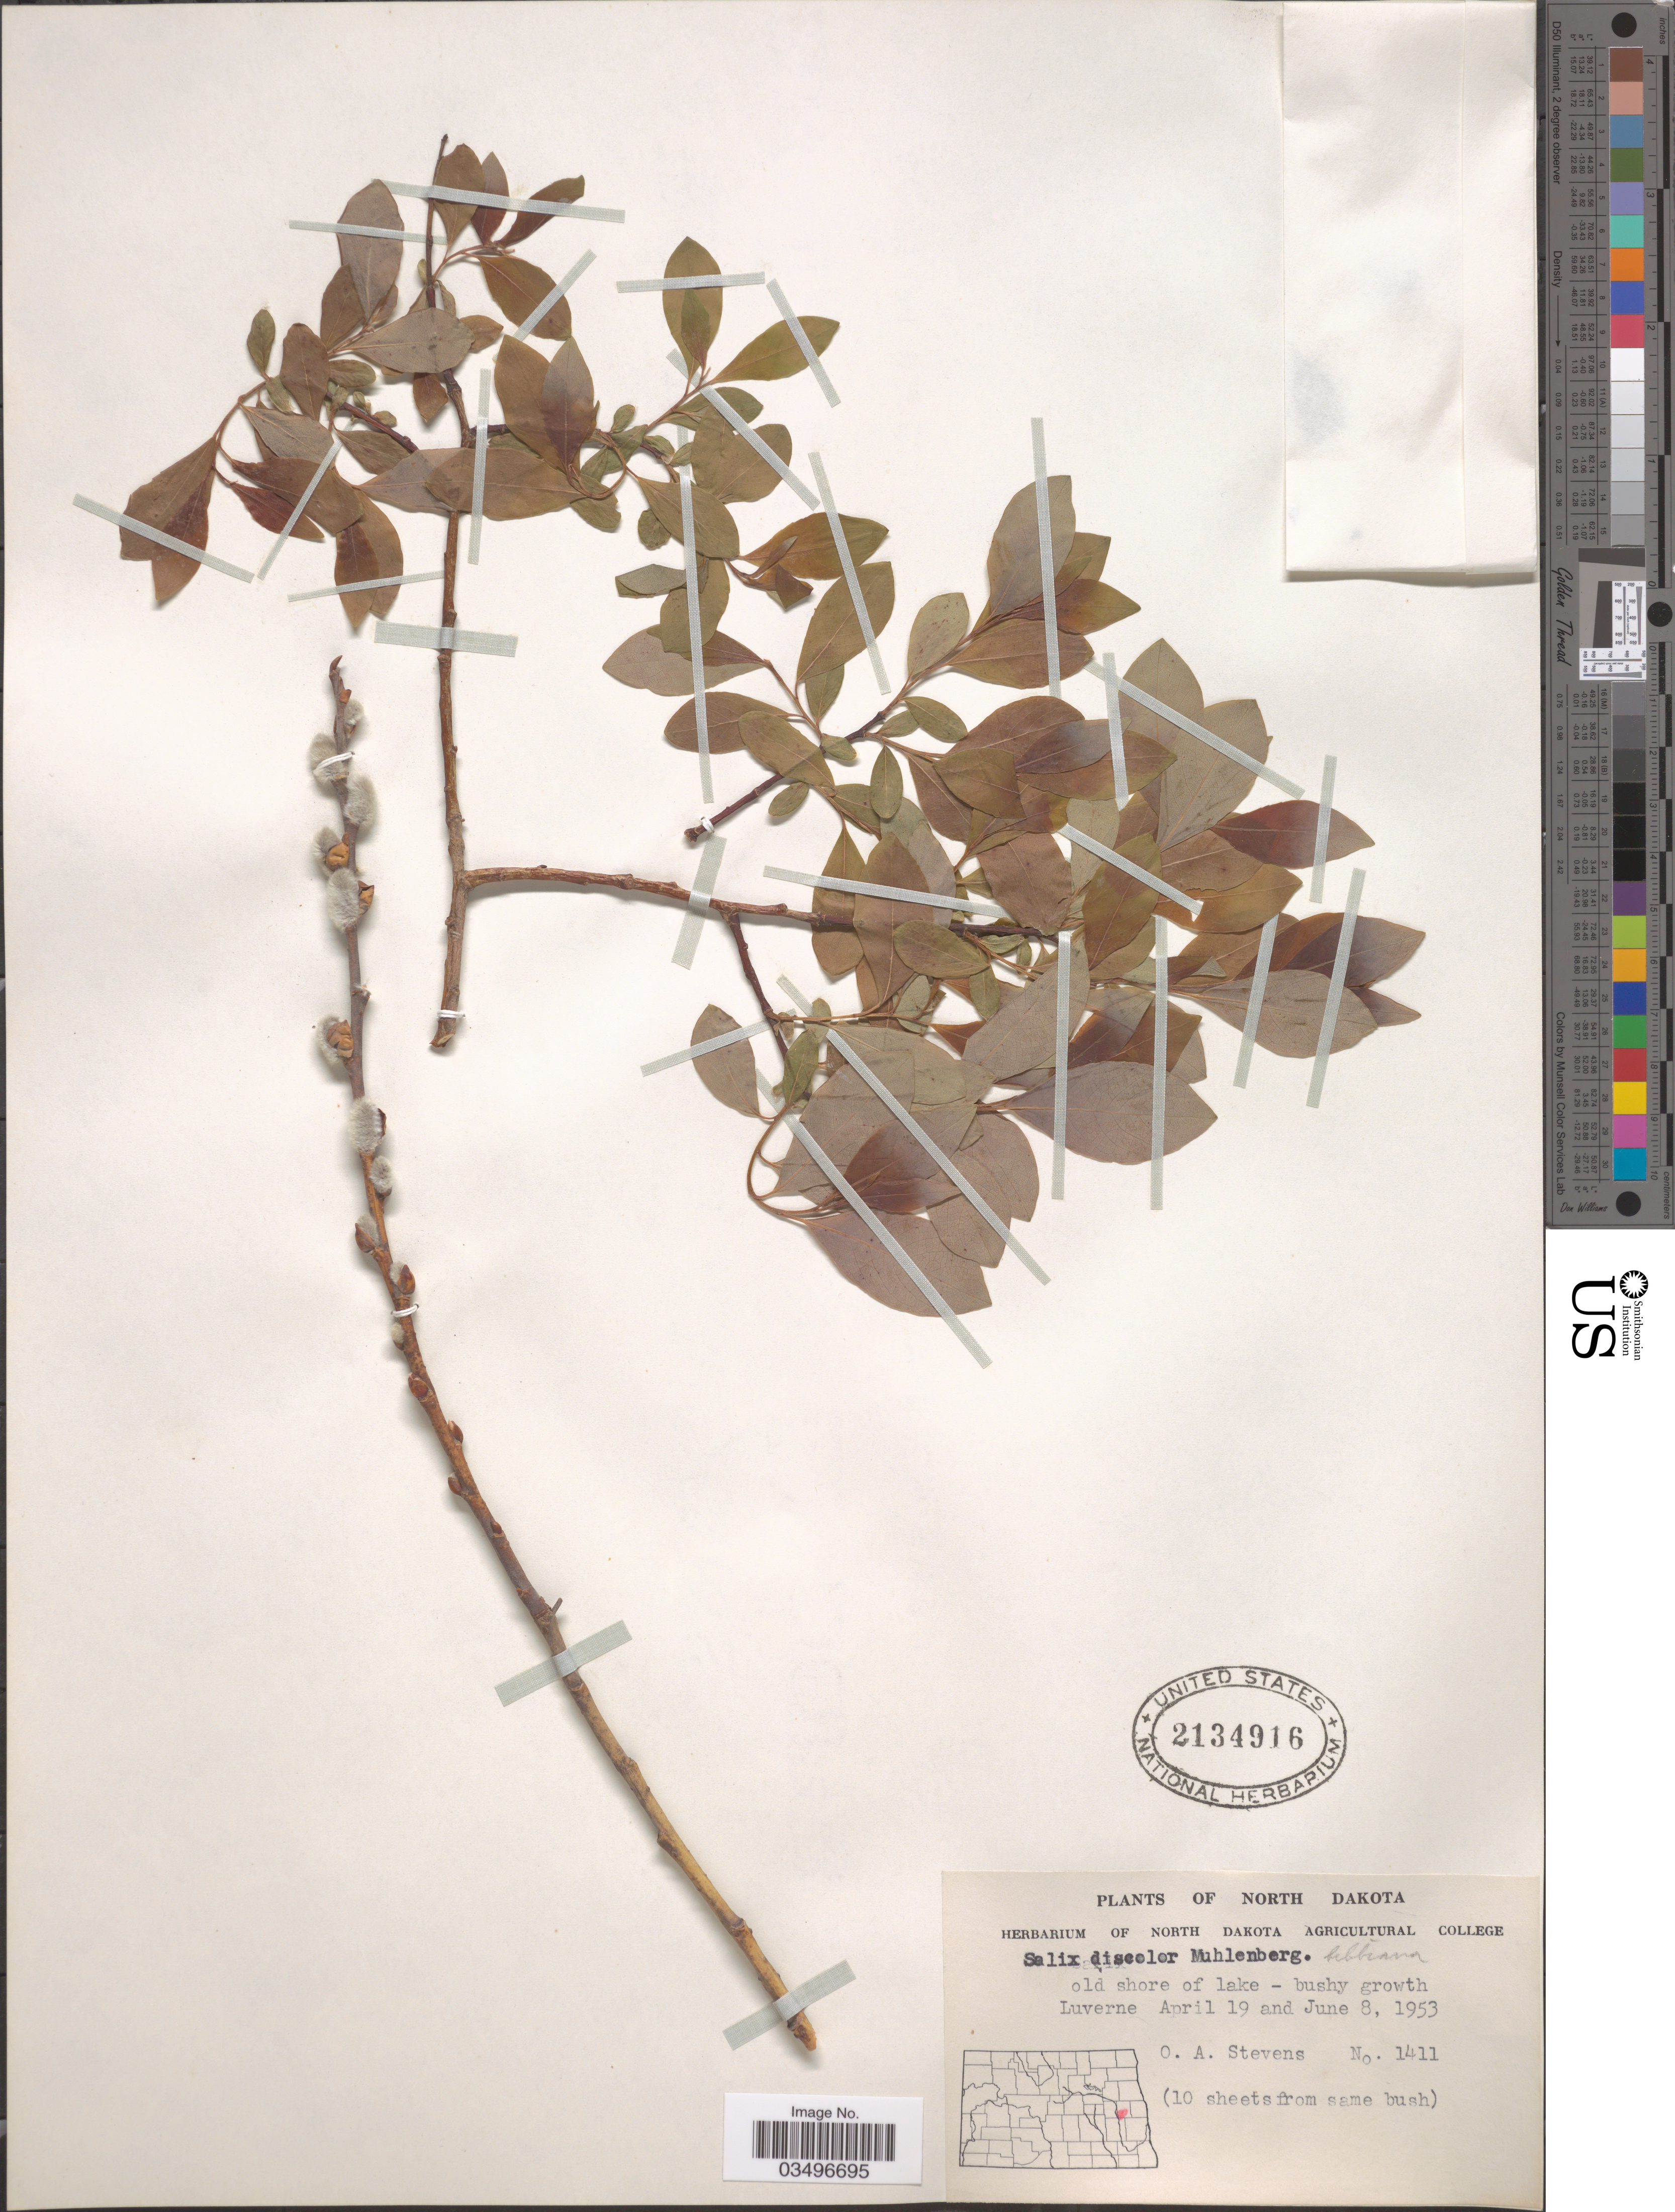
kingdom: Plantae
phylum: Tracheophyta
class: Magnoliopsida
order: Malpighiales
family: Salicaceae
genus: Salix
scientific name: Salix discolor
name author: Muhl.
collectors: O. A. Stevens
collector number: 1411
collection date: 1953-04-19/1953-06-08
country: United States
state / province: North Dakota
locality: Old shore of lake. Luverne.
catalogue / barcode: US 2134916